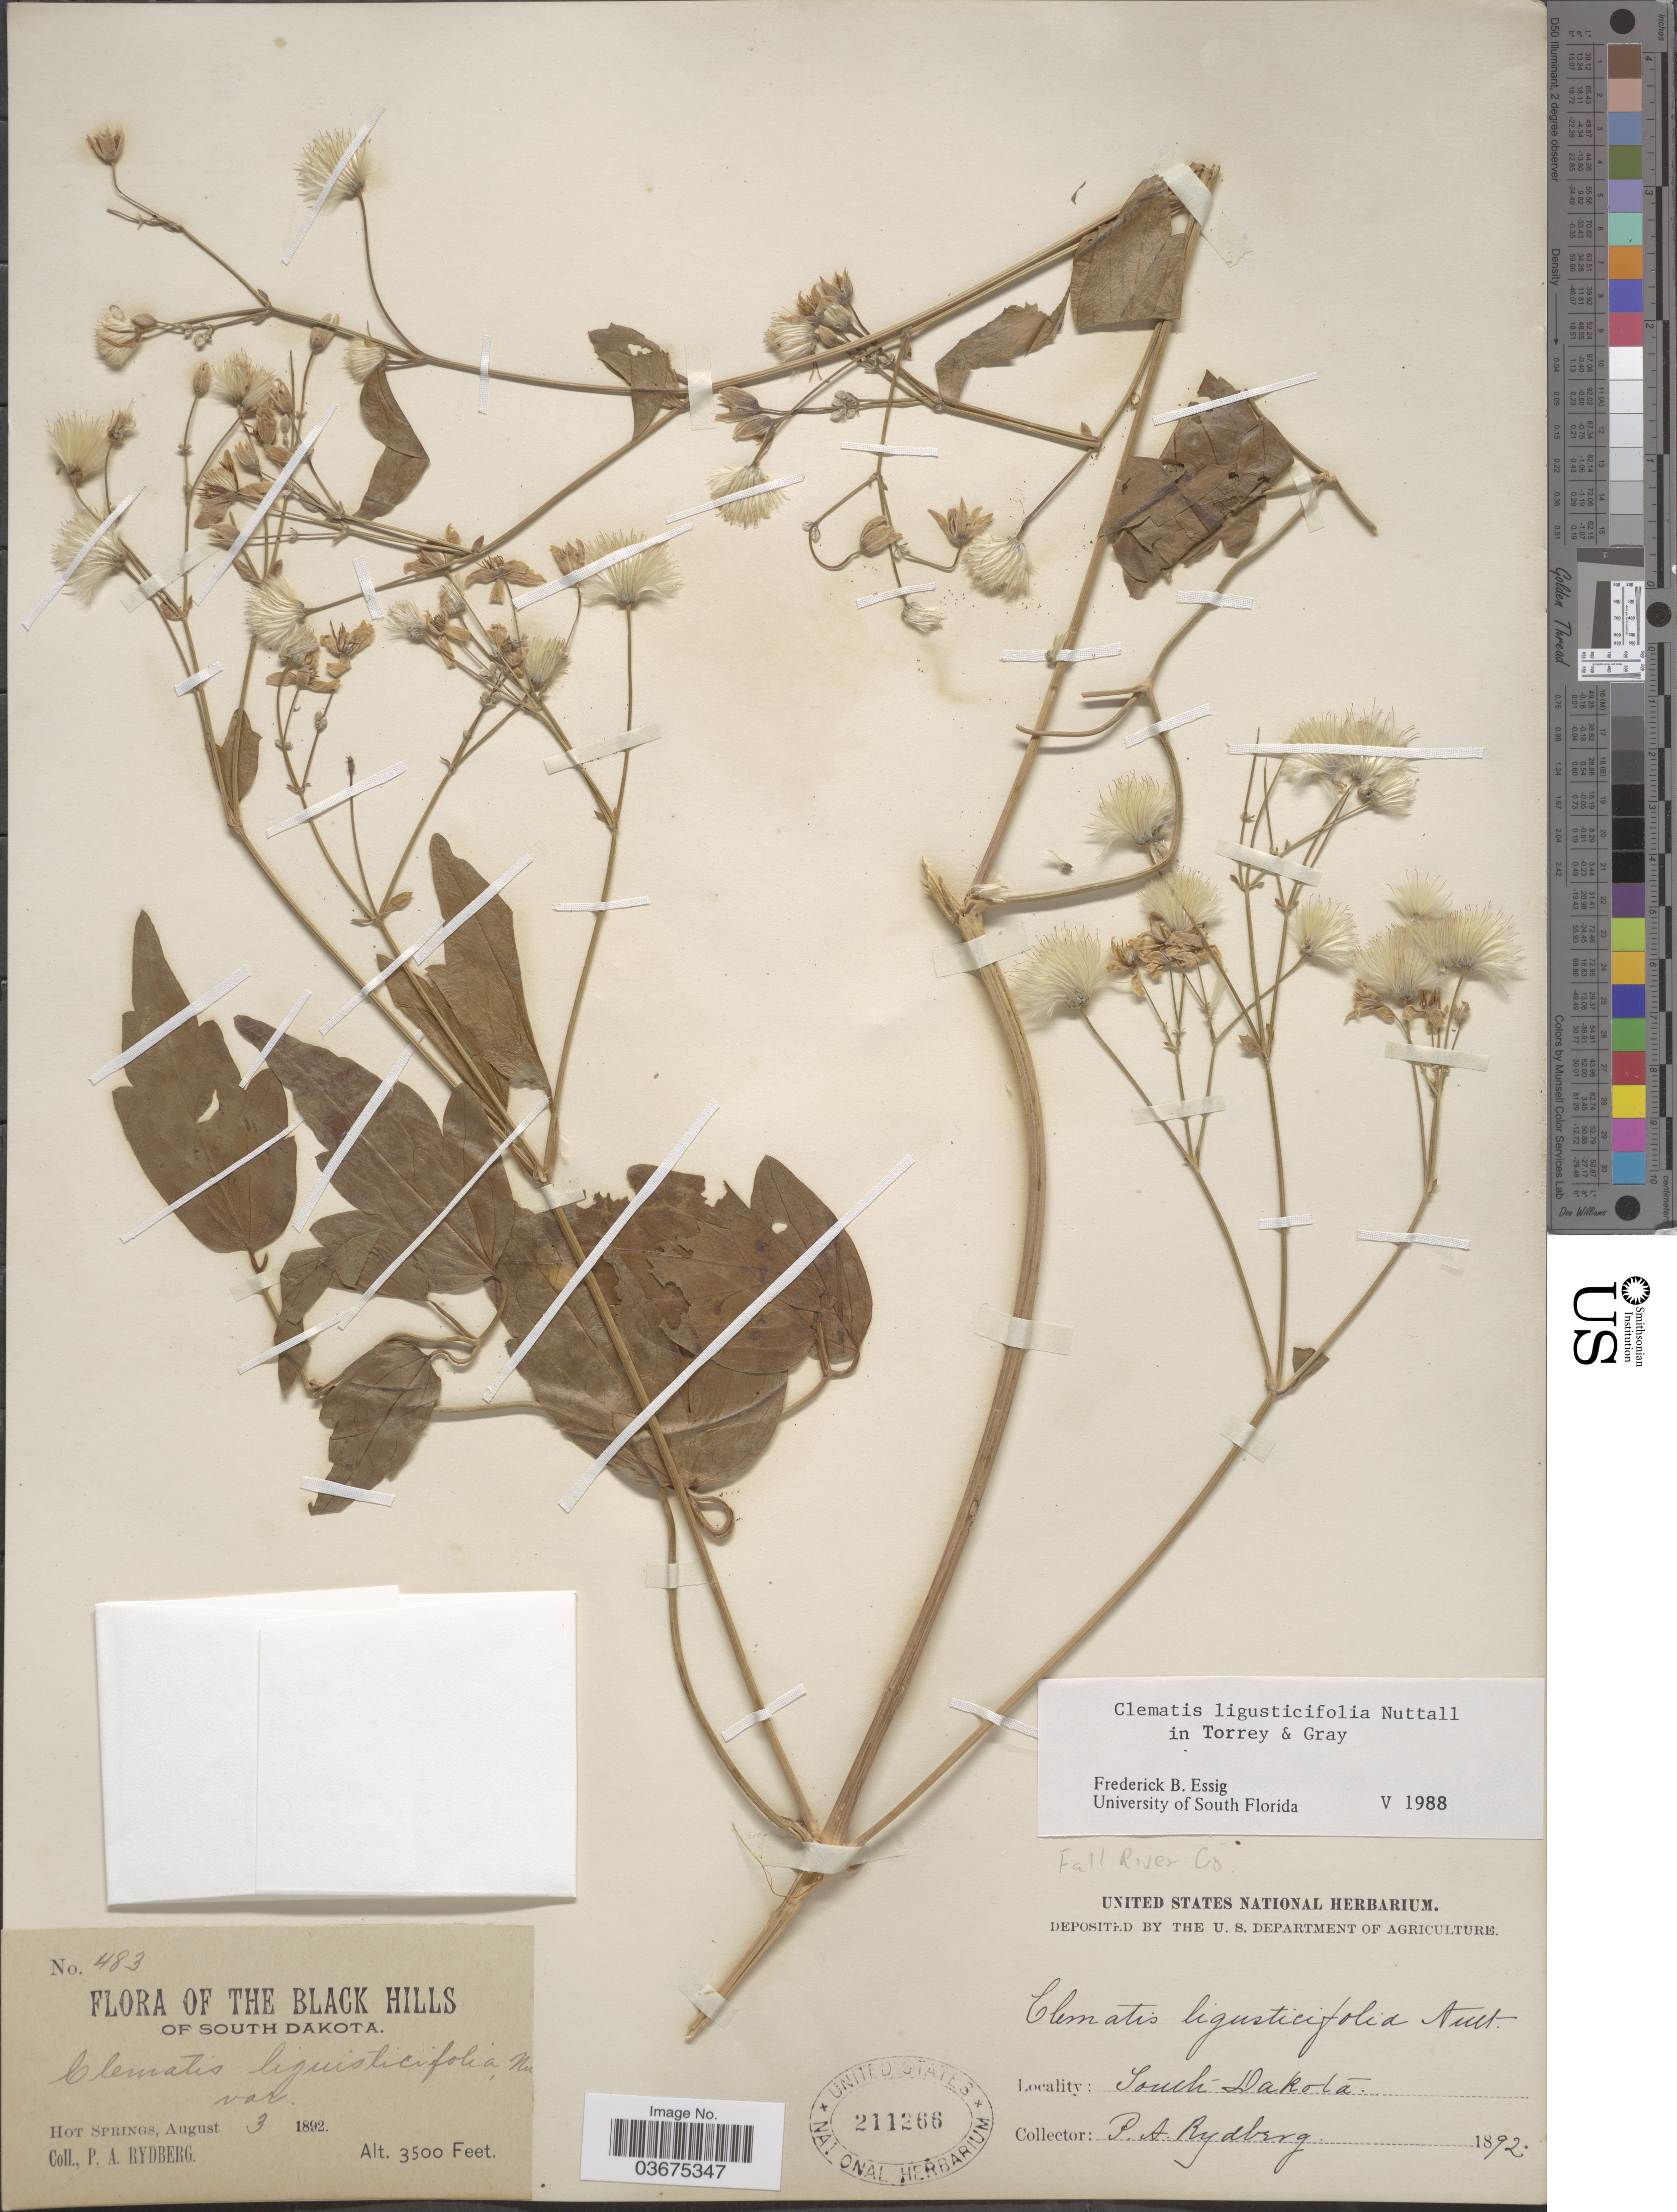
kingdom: Plantae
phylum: Tracheophyta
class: Magnoliopsida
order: Ranunculales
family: Ranunculaceae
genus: Clematis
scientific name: Clematis ligusticifolia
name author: Nutt.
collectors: P. A. Rydberg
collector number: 483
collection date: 1892-08-03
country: United States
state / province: South Dakota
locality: The Black Hills of South Dakota. Hot Springs. Fall River Co.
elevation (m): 1067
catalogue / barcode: US 211266